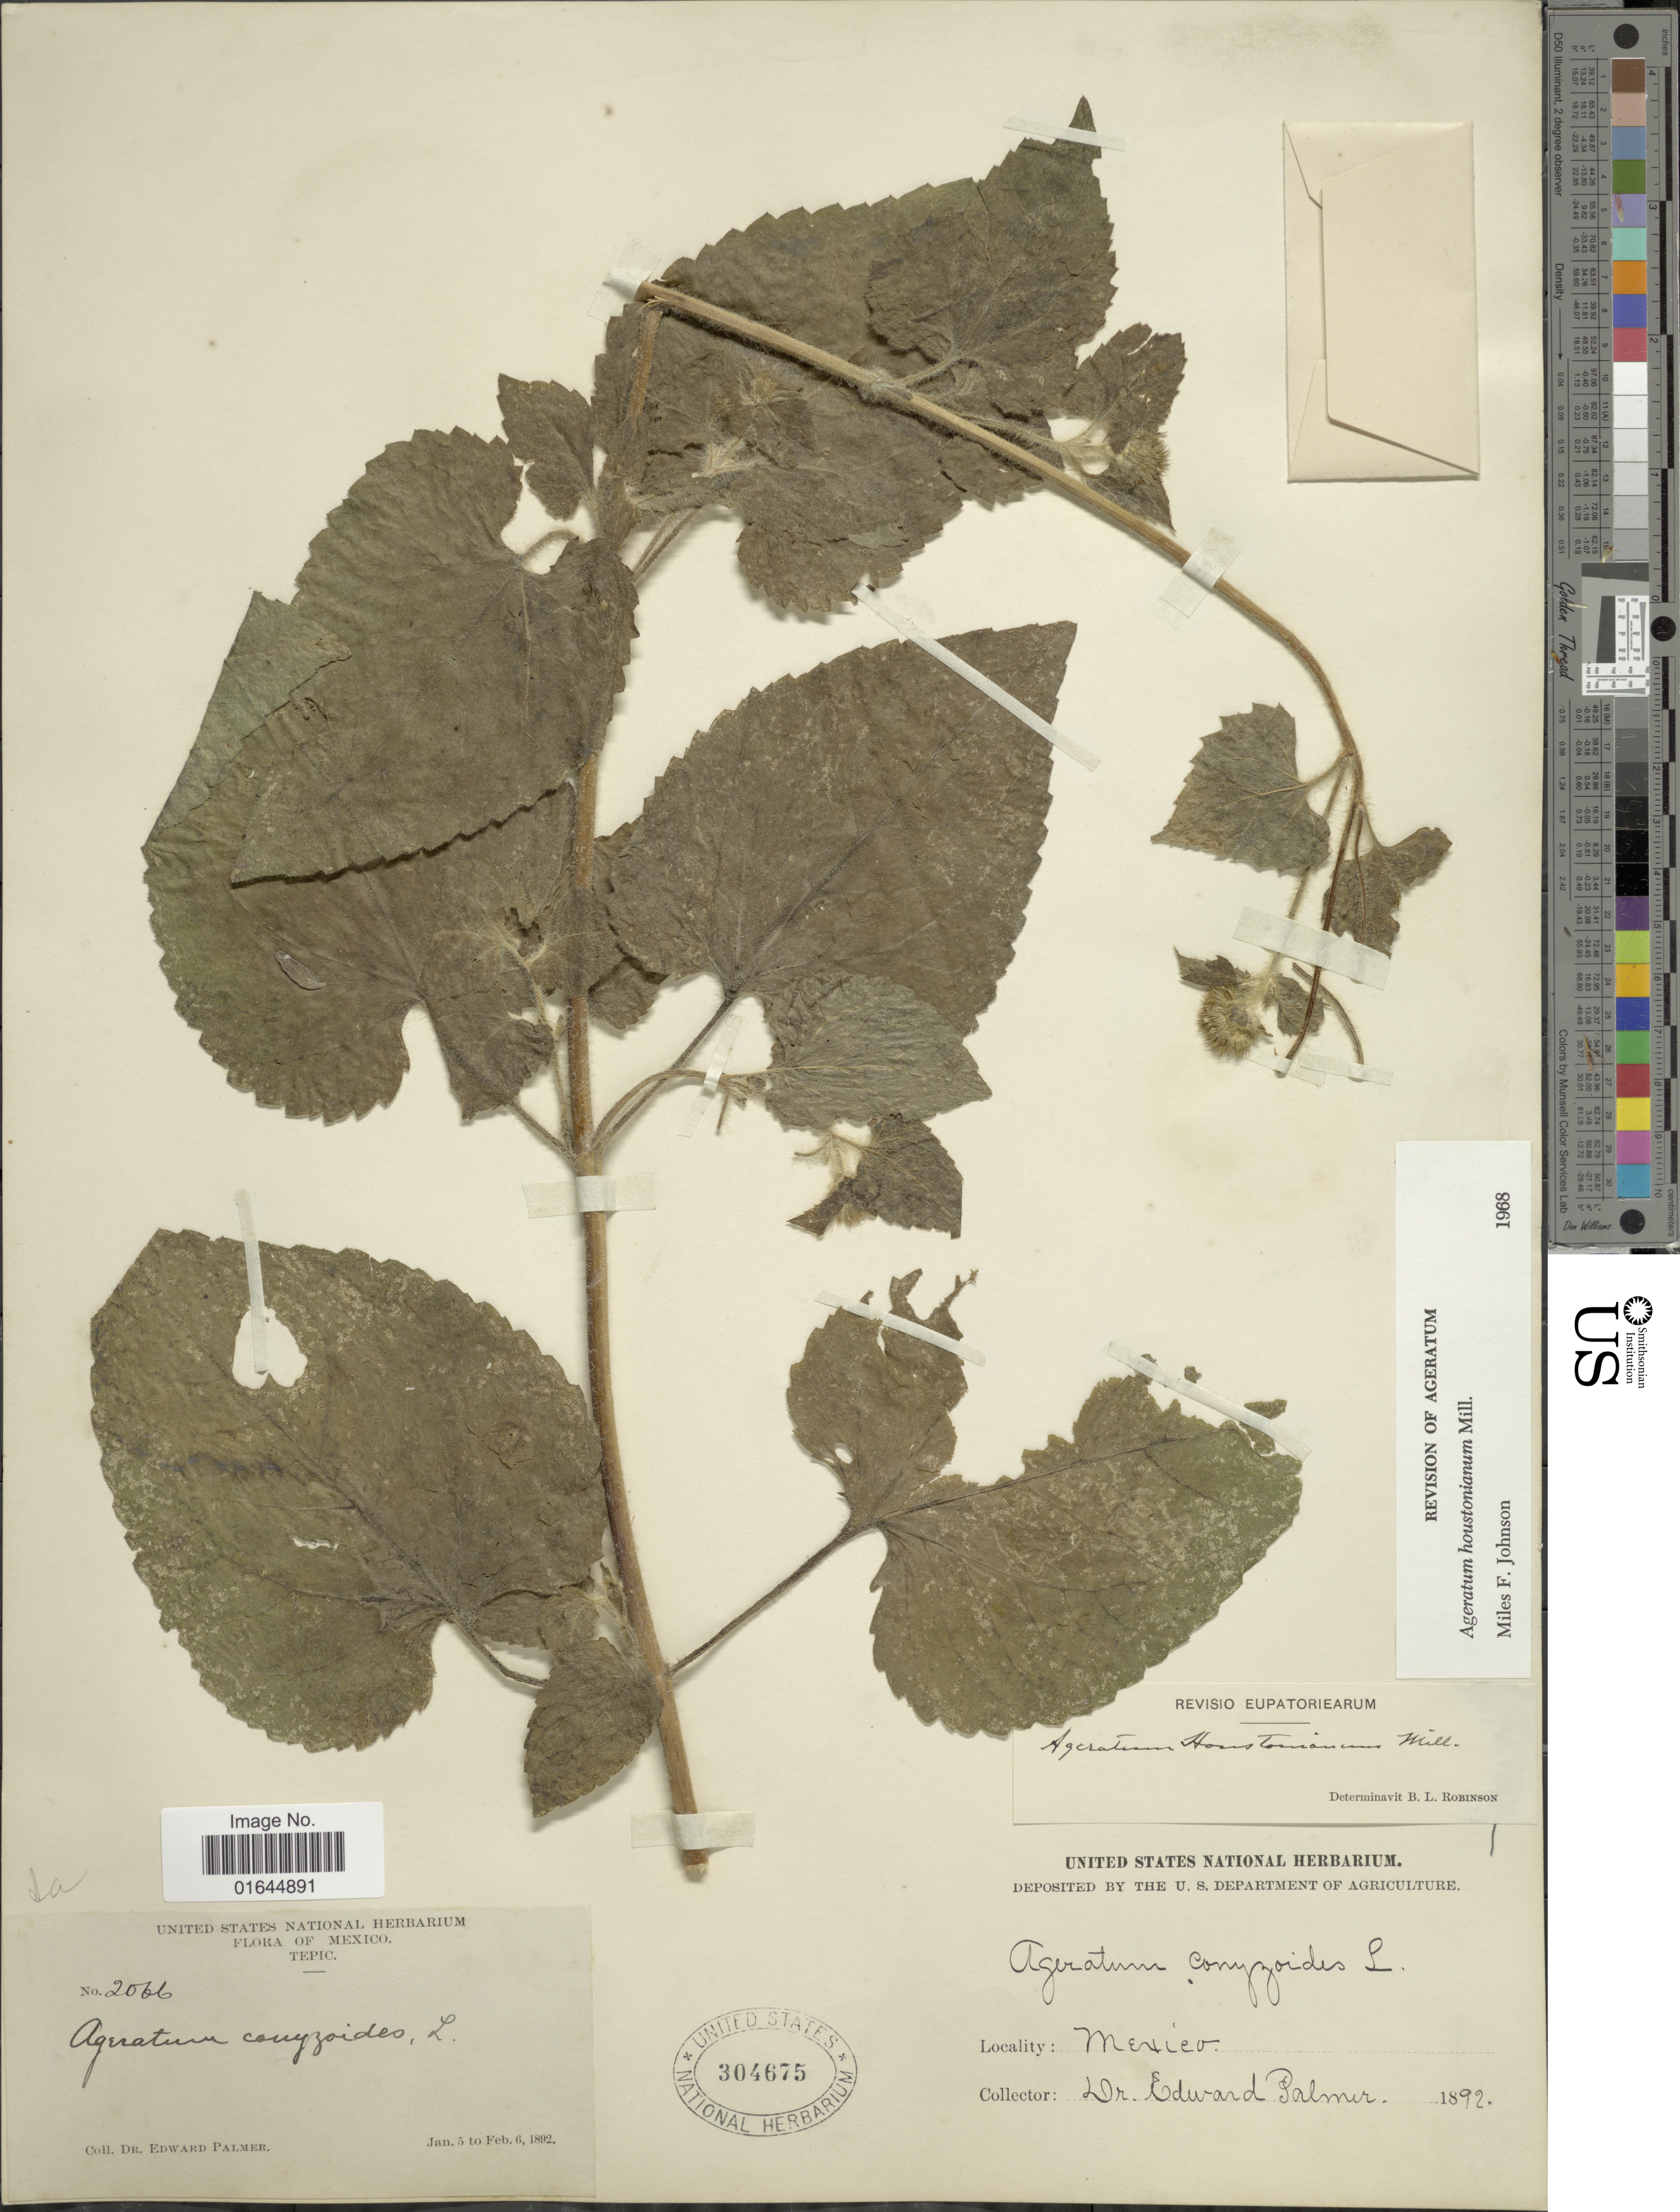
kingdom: Plantae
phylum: Tracheophyta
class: Magnoliopsida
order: Asterales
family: Asteraceae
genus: Ageratum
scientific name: Ageratum houstonianum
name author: Mill.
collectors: E. Palmer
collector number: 2066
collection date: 1892-01-02/1892-02-06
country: Mexico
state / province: México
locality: Tepic. Mexico.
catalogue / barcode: US 304675